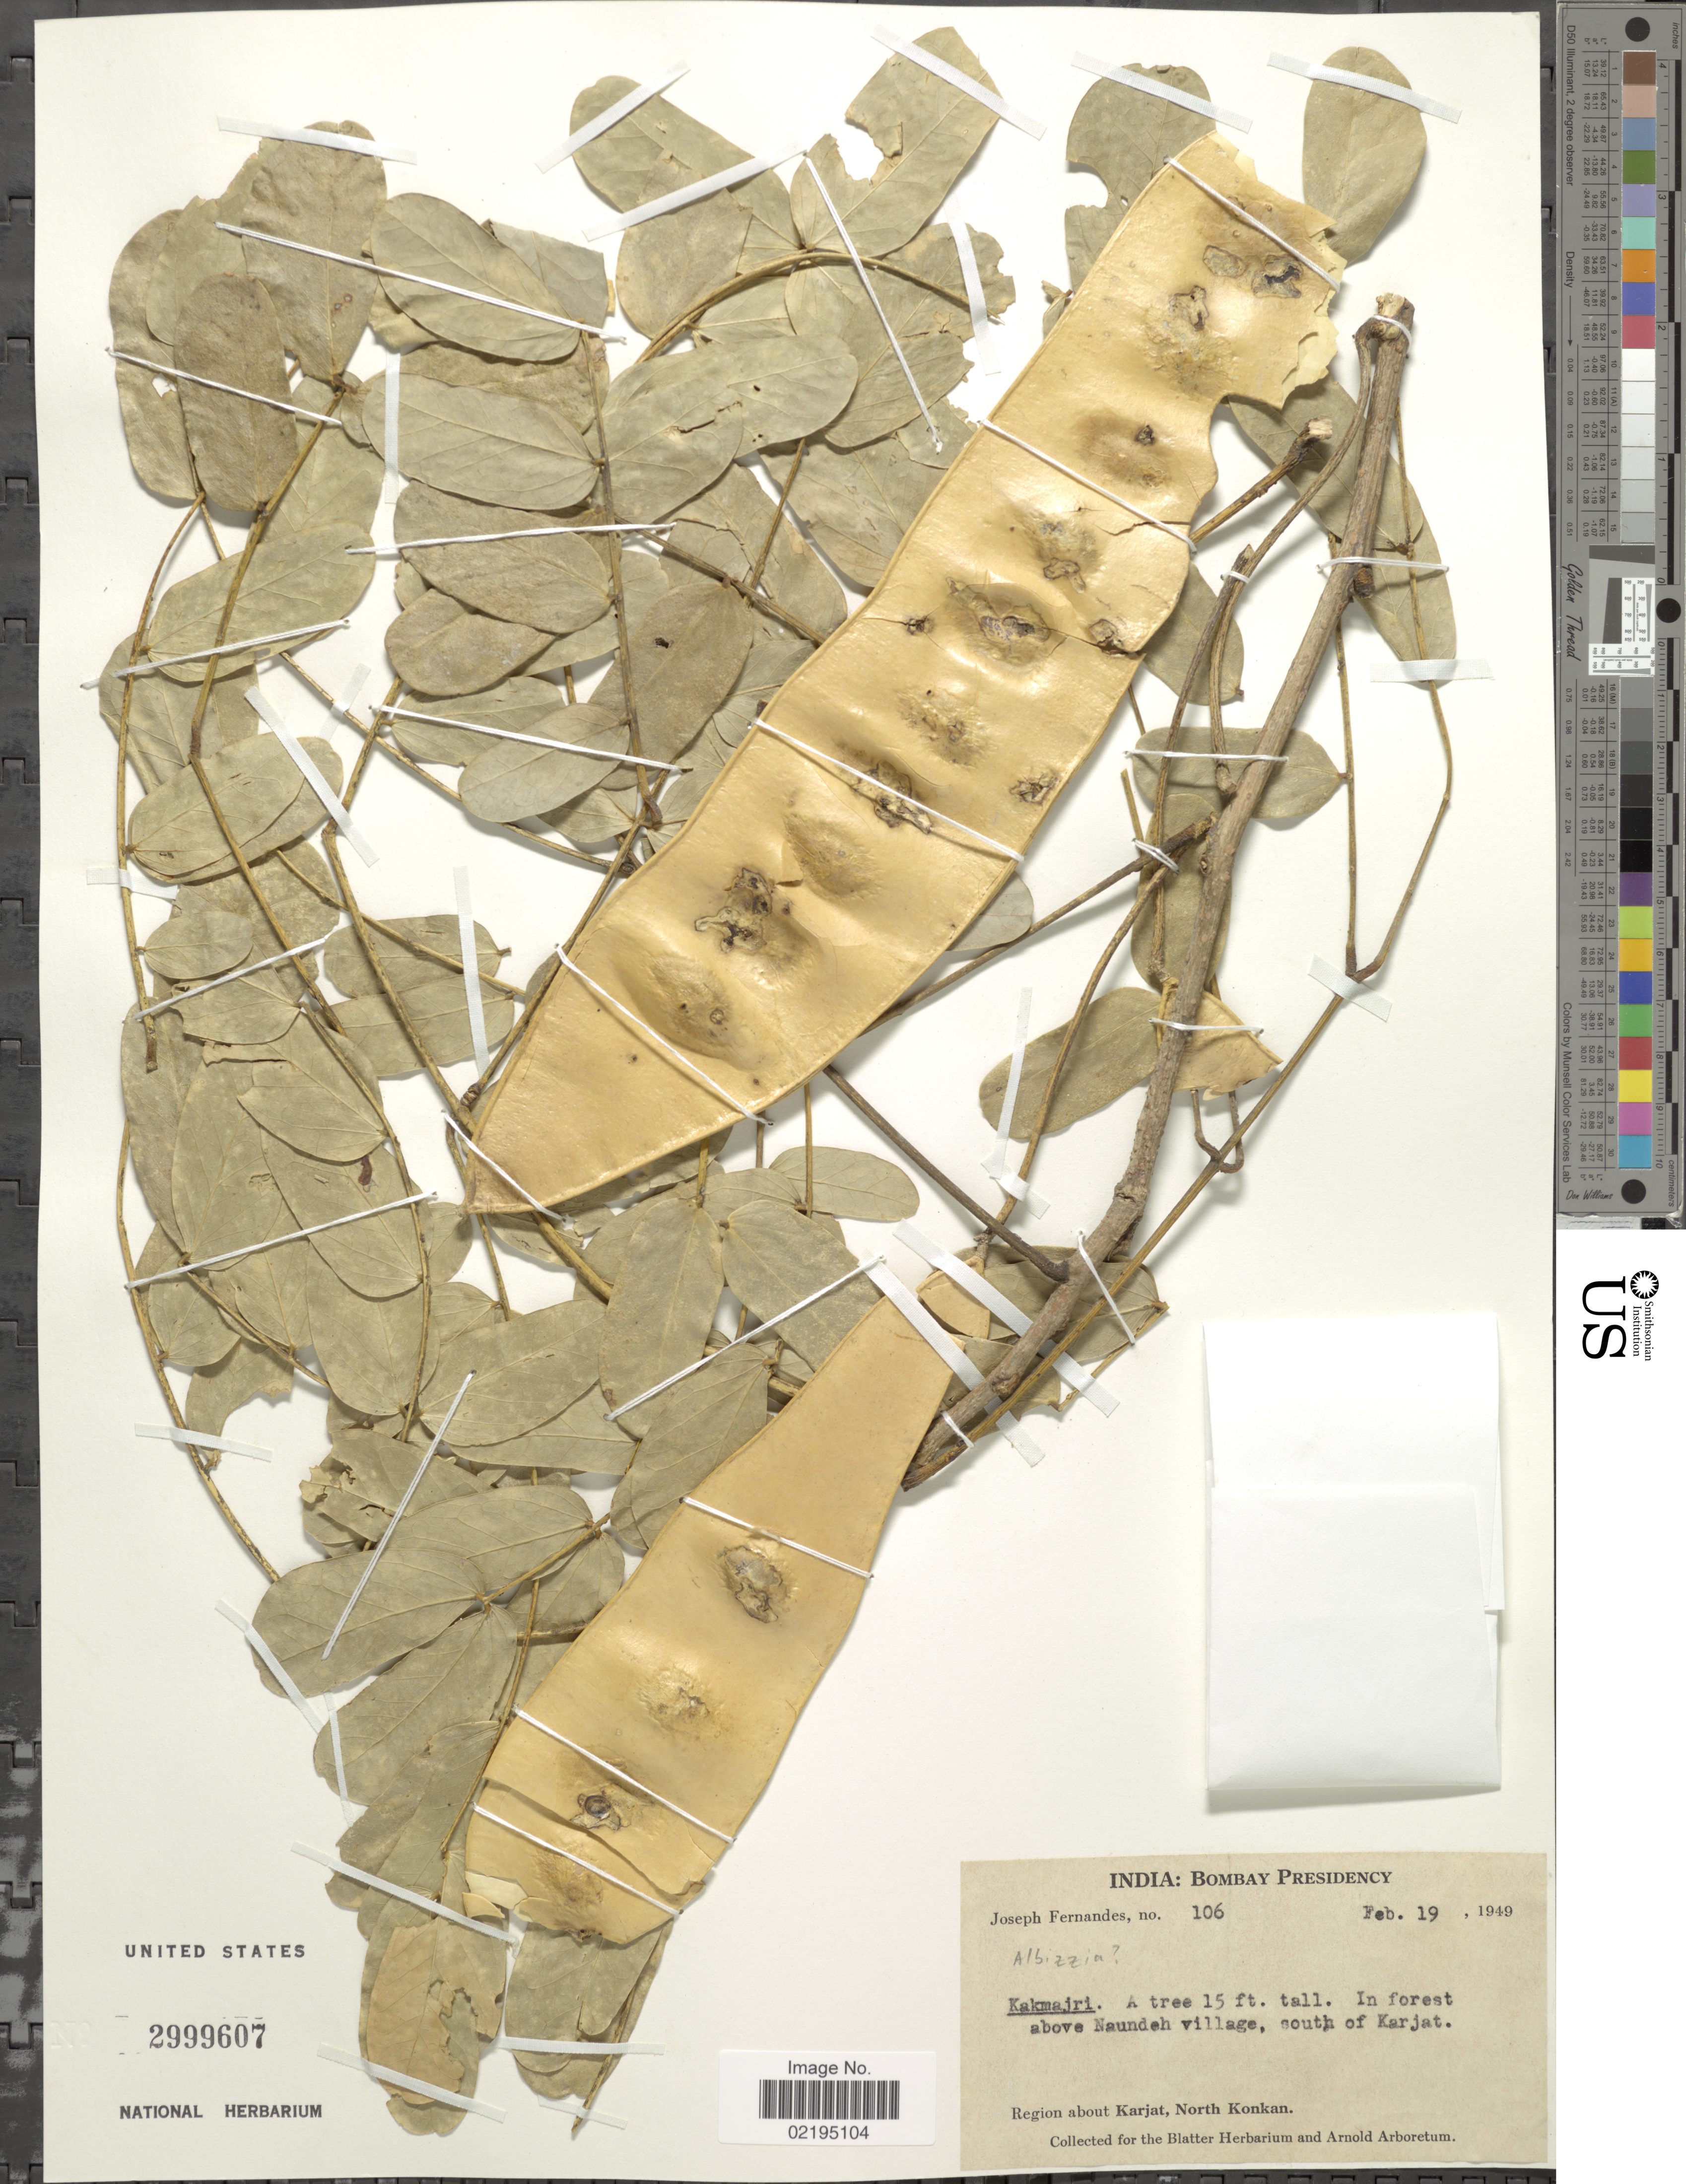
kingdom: Plantae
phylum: Tracheophyta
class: Magnoliopsida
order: Fabales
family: Fabaceae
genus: Albizia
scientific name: Albizia sp.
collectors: J. Fernandes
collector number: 106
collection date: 1949-02-19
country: India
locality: Bombay Presidency, in forest above Naundeh village, south of Karjat, region about Karjat, North Konkan.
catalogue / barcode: US 1999607